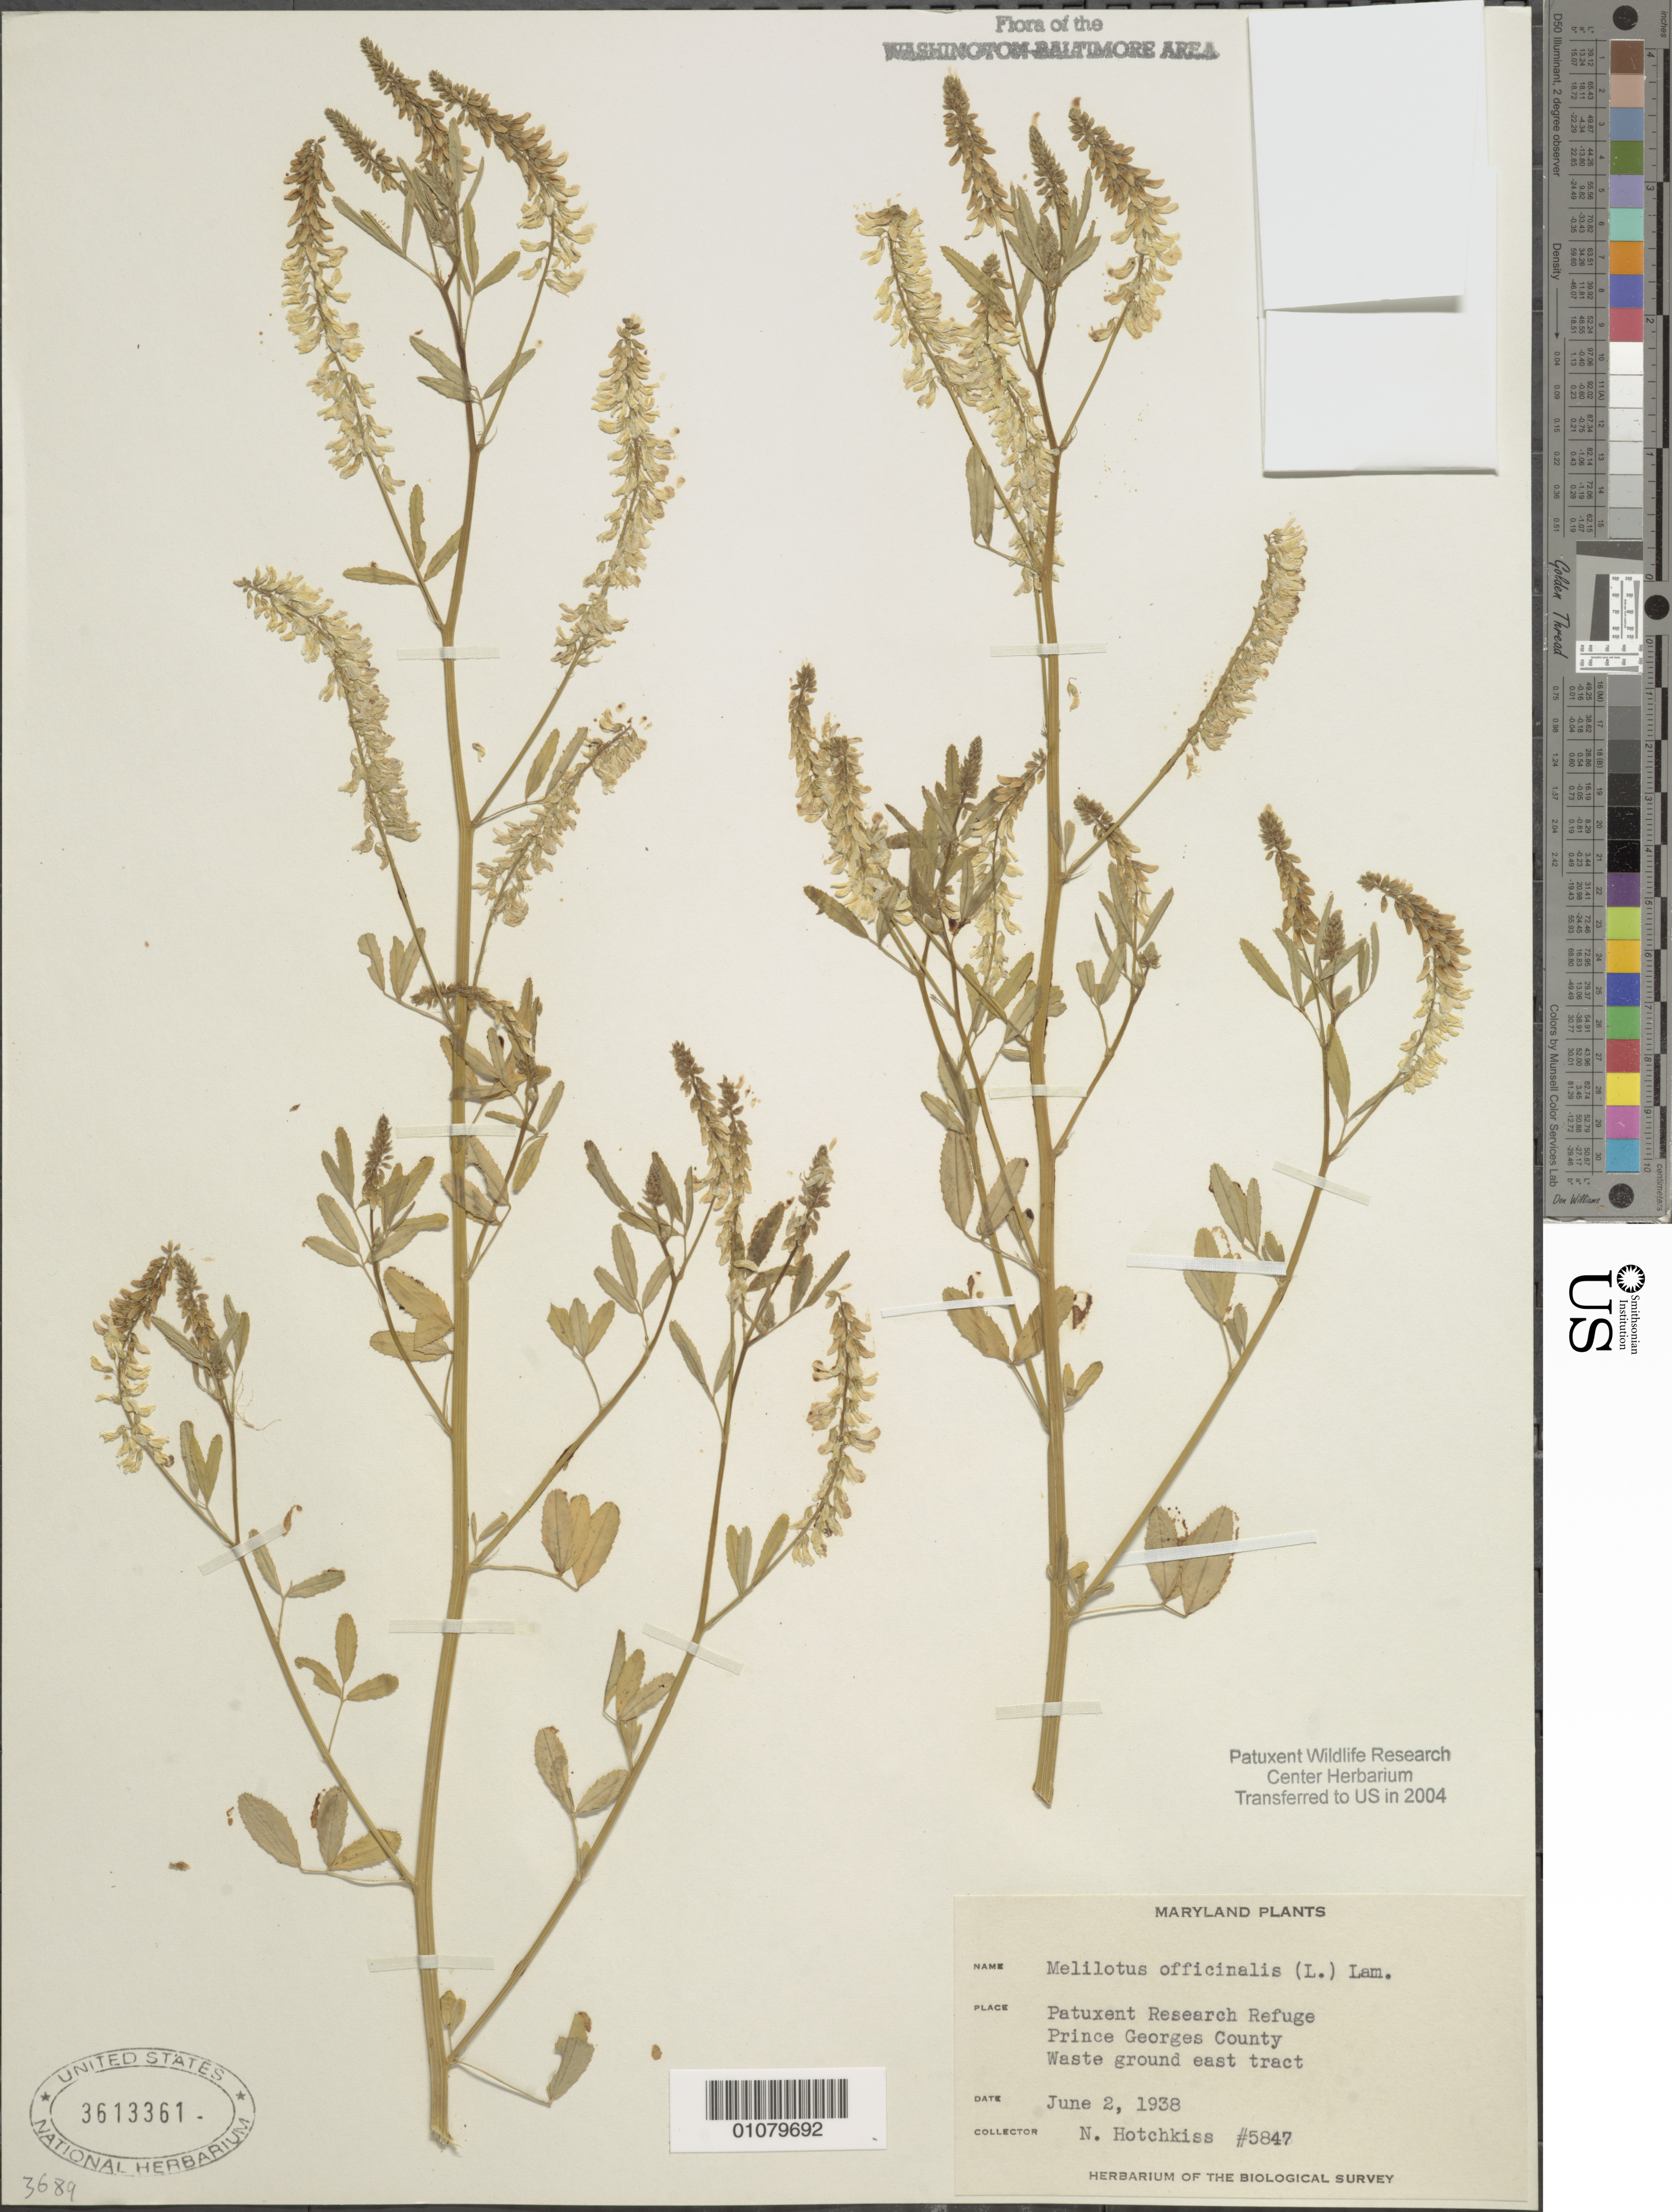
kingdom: Plantae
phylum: Tracheophyta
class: Magnoliopsida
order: Fabales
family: Fabaceae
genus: Melilotus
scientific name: Melilotus officinalis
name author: (L.) Lam.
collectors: N. Hotchkiss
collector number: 5847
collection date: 1938-06-02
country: United States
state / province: Maryland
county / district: Prince George's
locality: Patuxent Wildlife Refuge, E. tract.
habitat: Waste ground.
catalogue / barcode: US 3613361